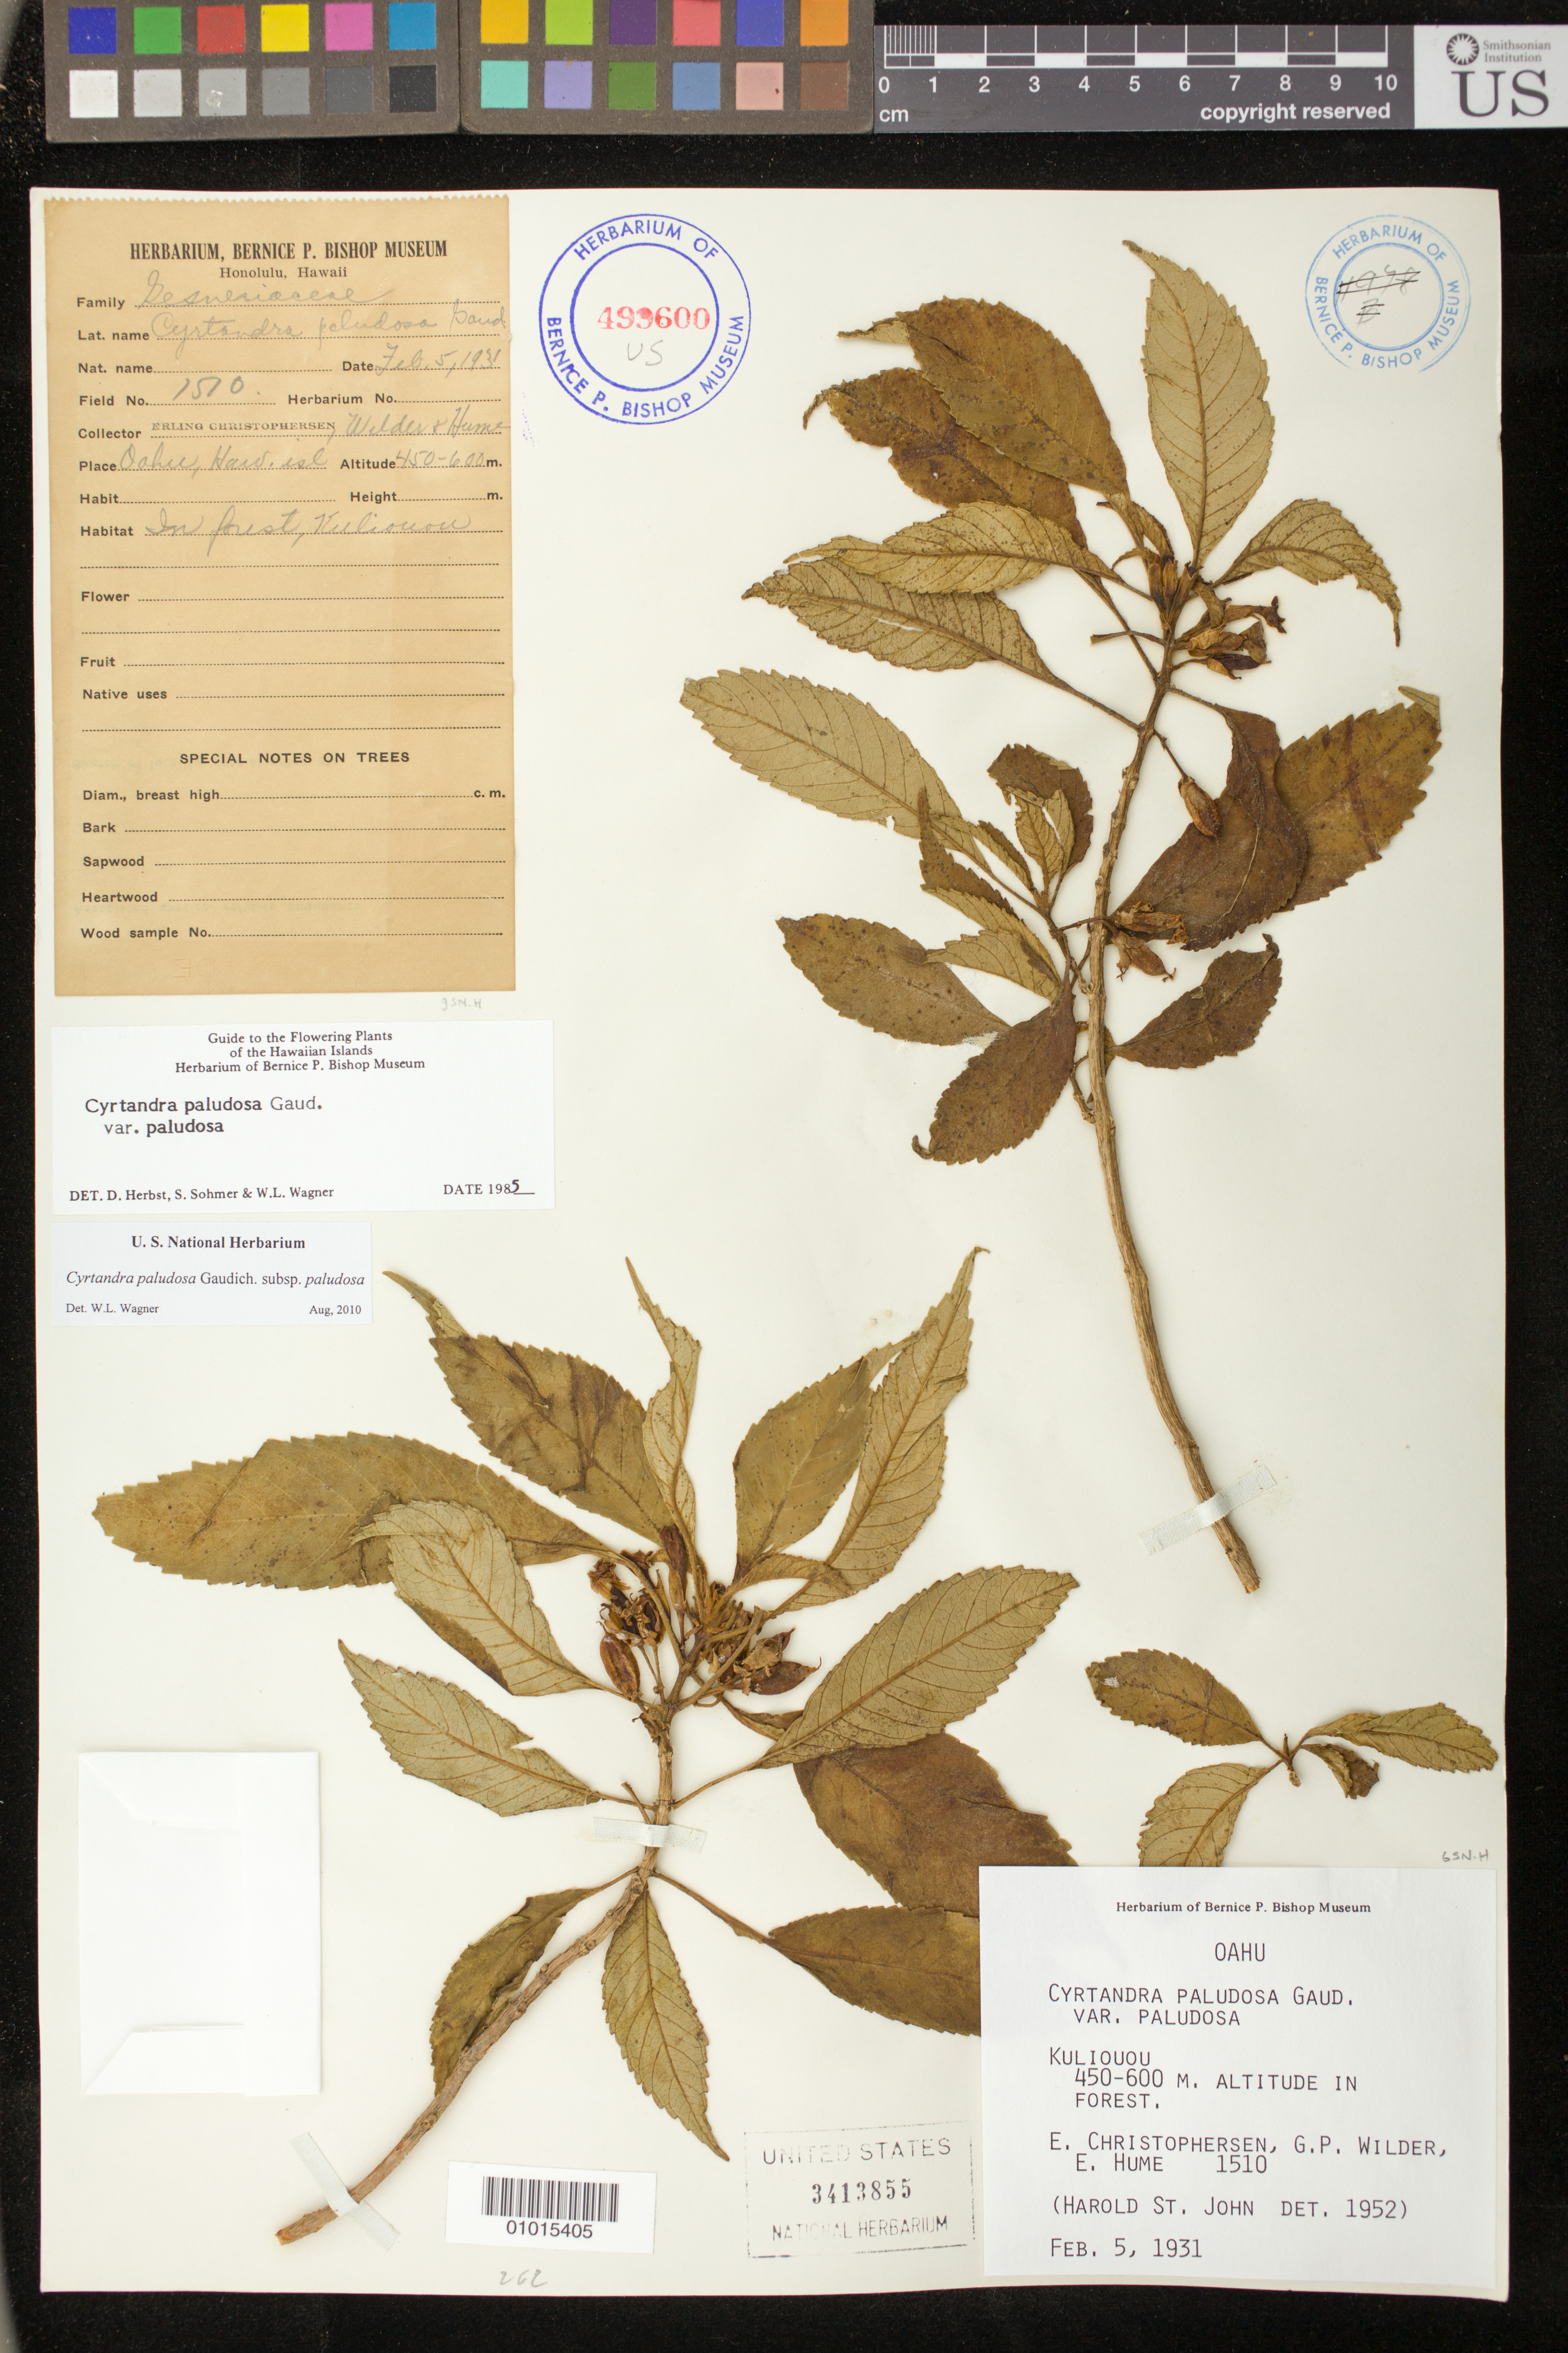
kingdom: Plantae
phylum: Tracheophyta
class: Magnoliopsida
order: Lamiales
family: Gesneriaceae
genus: Cyrtandra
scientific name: Cyrtandra paludosa var. paludosa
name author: Gaudich.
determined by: Wagner, W. L., (BOT), Smithsonian Institution - National Museum of Natural History (UNITED STATES)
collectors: E. Christophersen, G. Wilder & E. Hume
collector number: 1510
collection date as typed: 5 Feb 1931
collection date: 1931-02-05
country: United States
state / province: Hawaii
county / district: Honolulu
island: Oahu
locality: Kuliouou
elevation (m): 450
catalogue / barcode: US 3413855